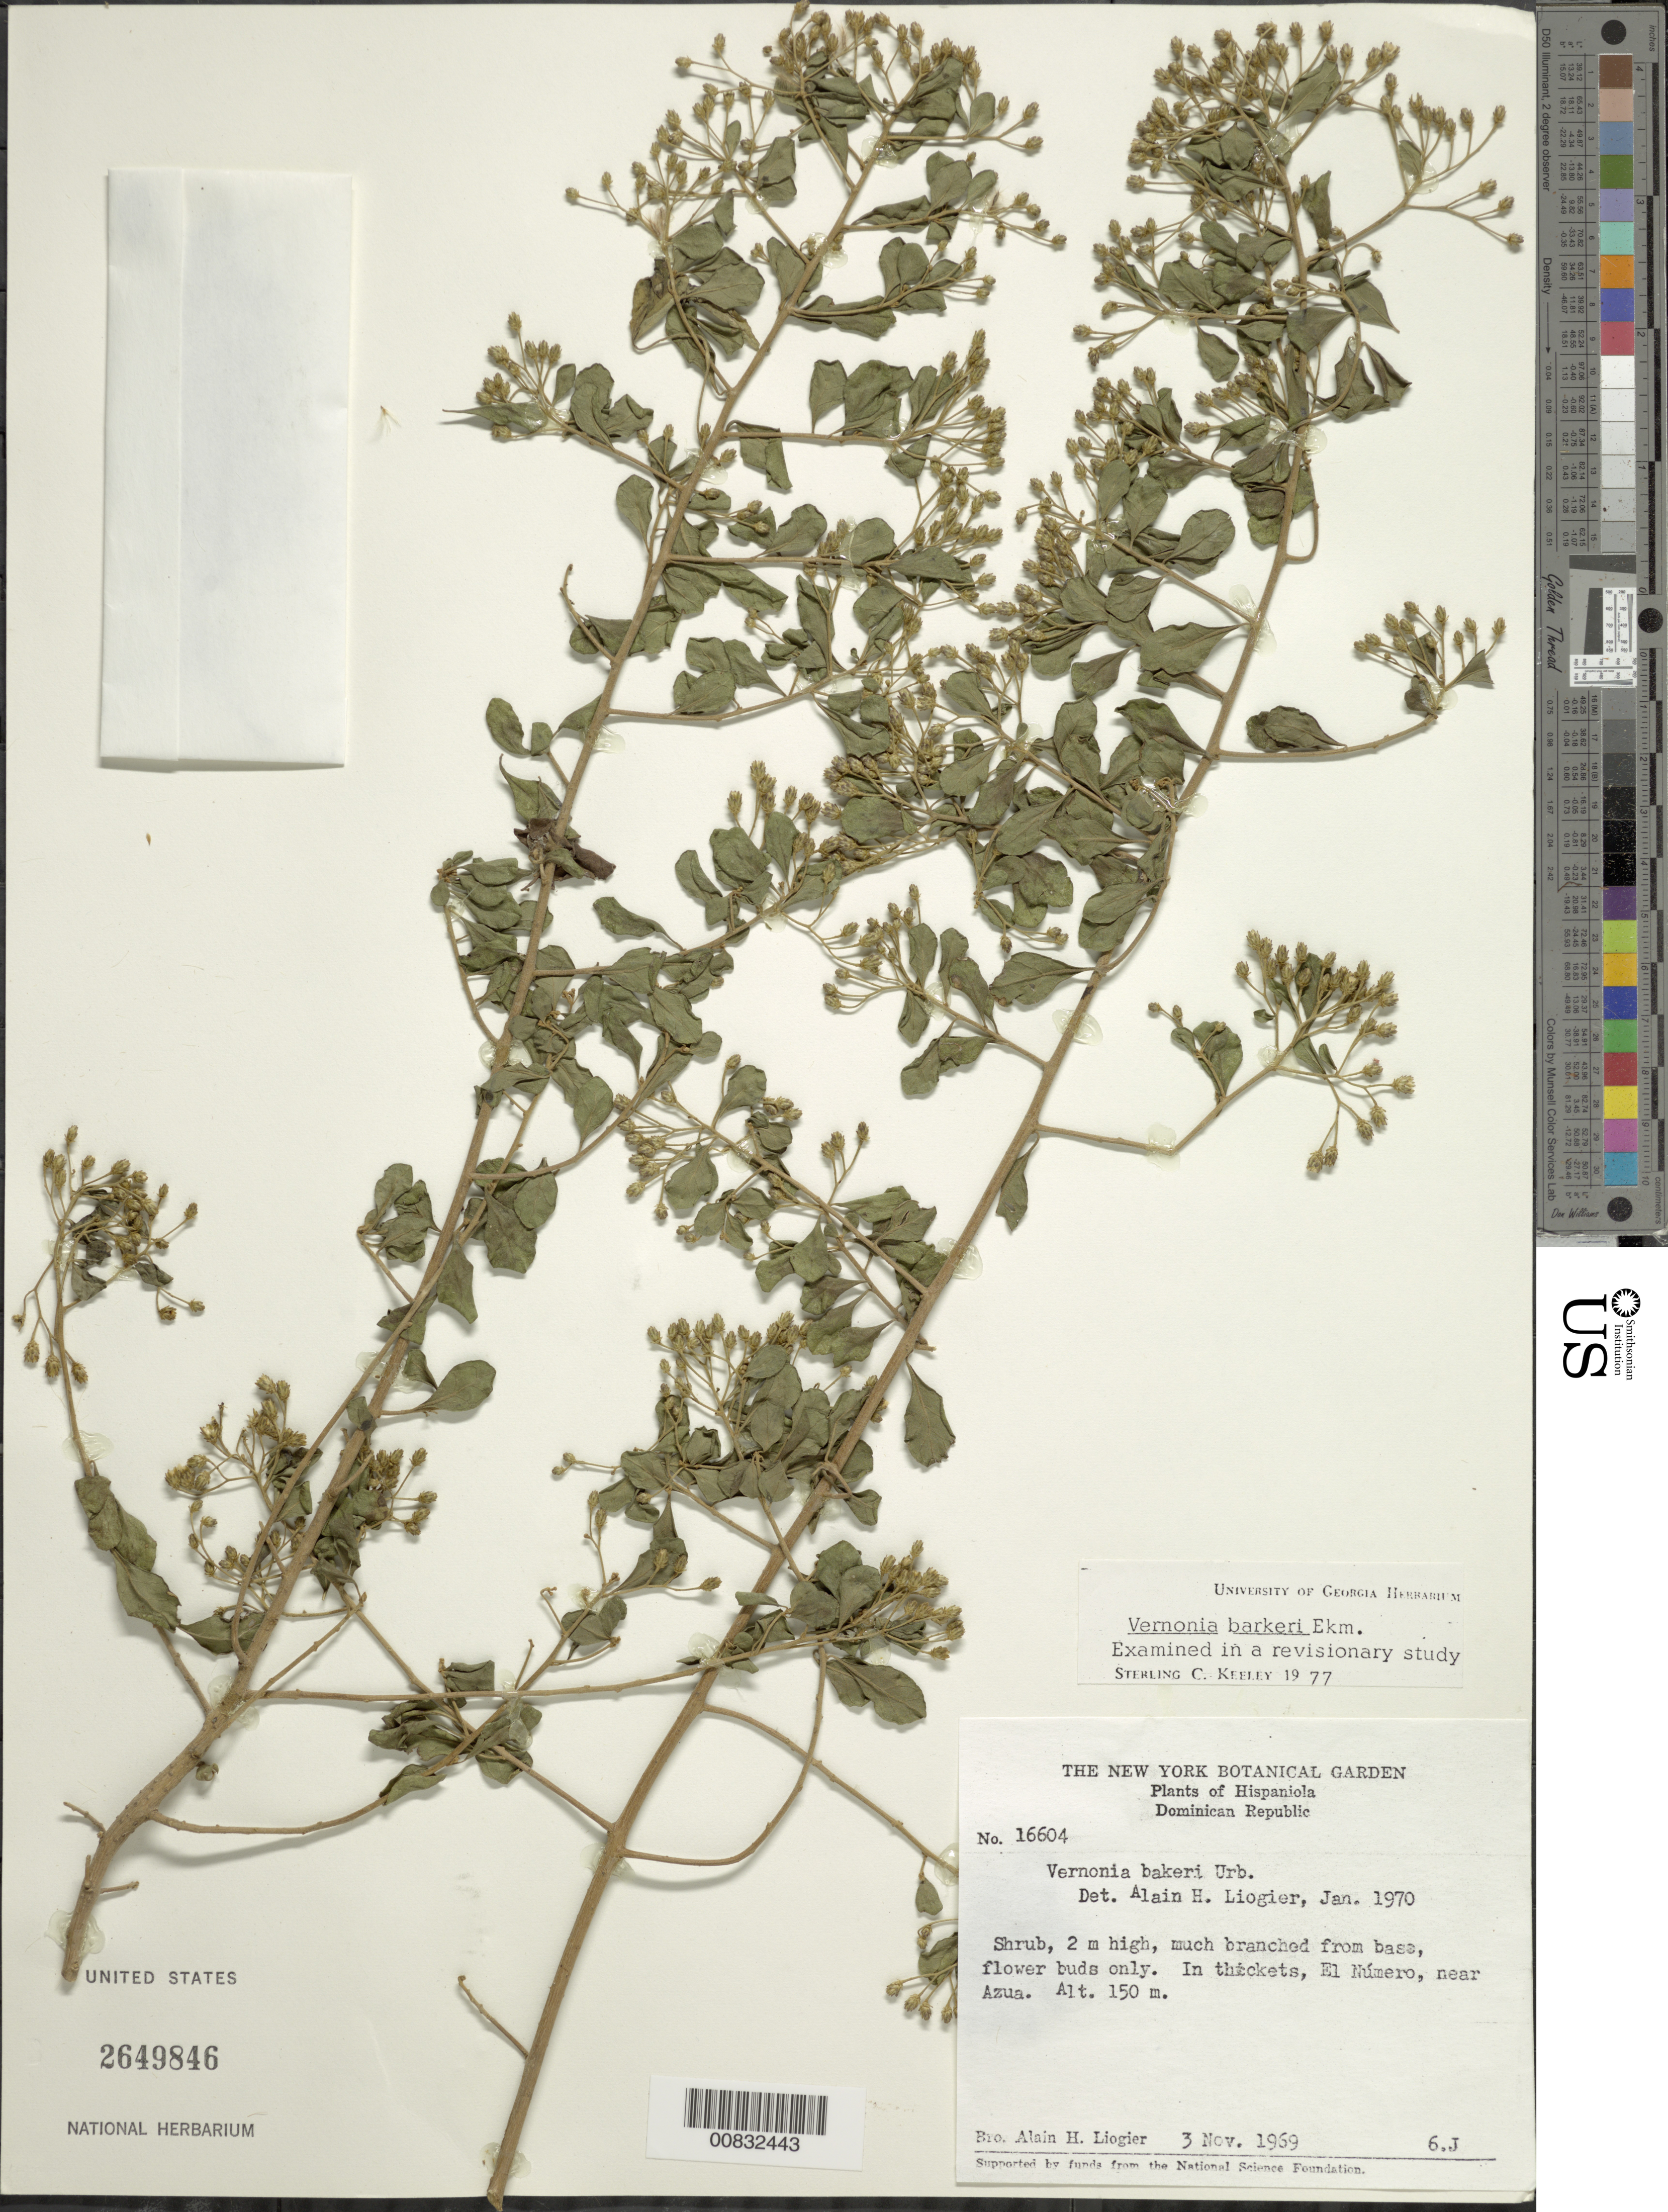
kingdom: Plantae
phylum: Tracheophyta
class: Magnoliopsida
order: Asterales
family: Asteraceae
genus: Vernonia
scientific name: Vernonia fuertesii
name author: (Urb.) H. Rob.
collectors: A. H. Liogier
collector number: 16604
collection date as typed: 03 Nov 1969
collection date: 1969-11-03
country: Dominican Republic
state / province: Azua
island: Hispaniola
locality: El Número, near Azua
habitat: In thickets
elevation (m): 150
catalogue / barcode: US 2649846